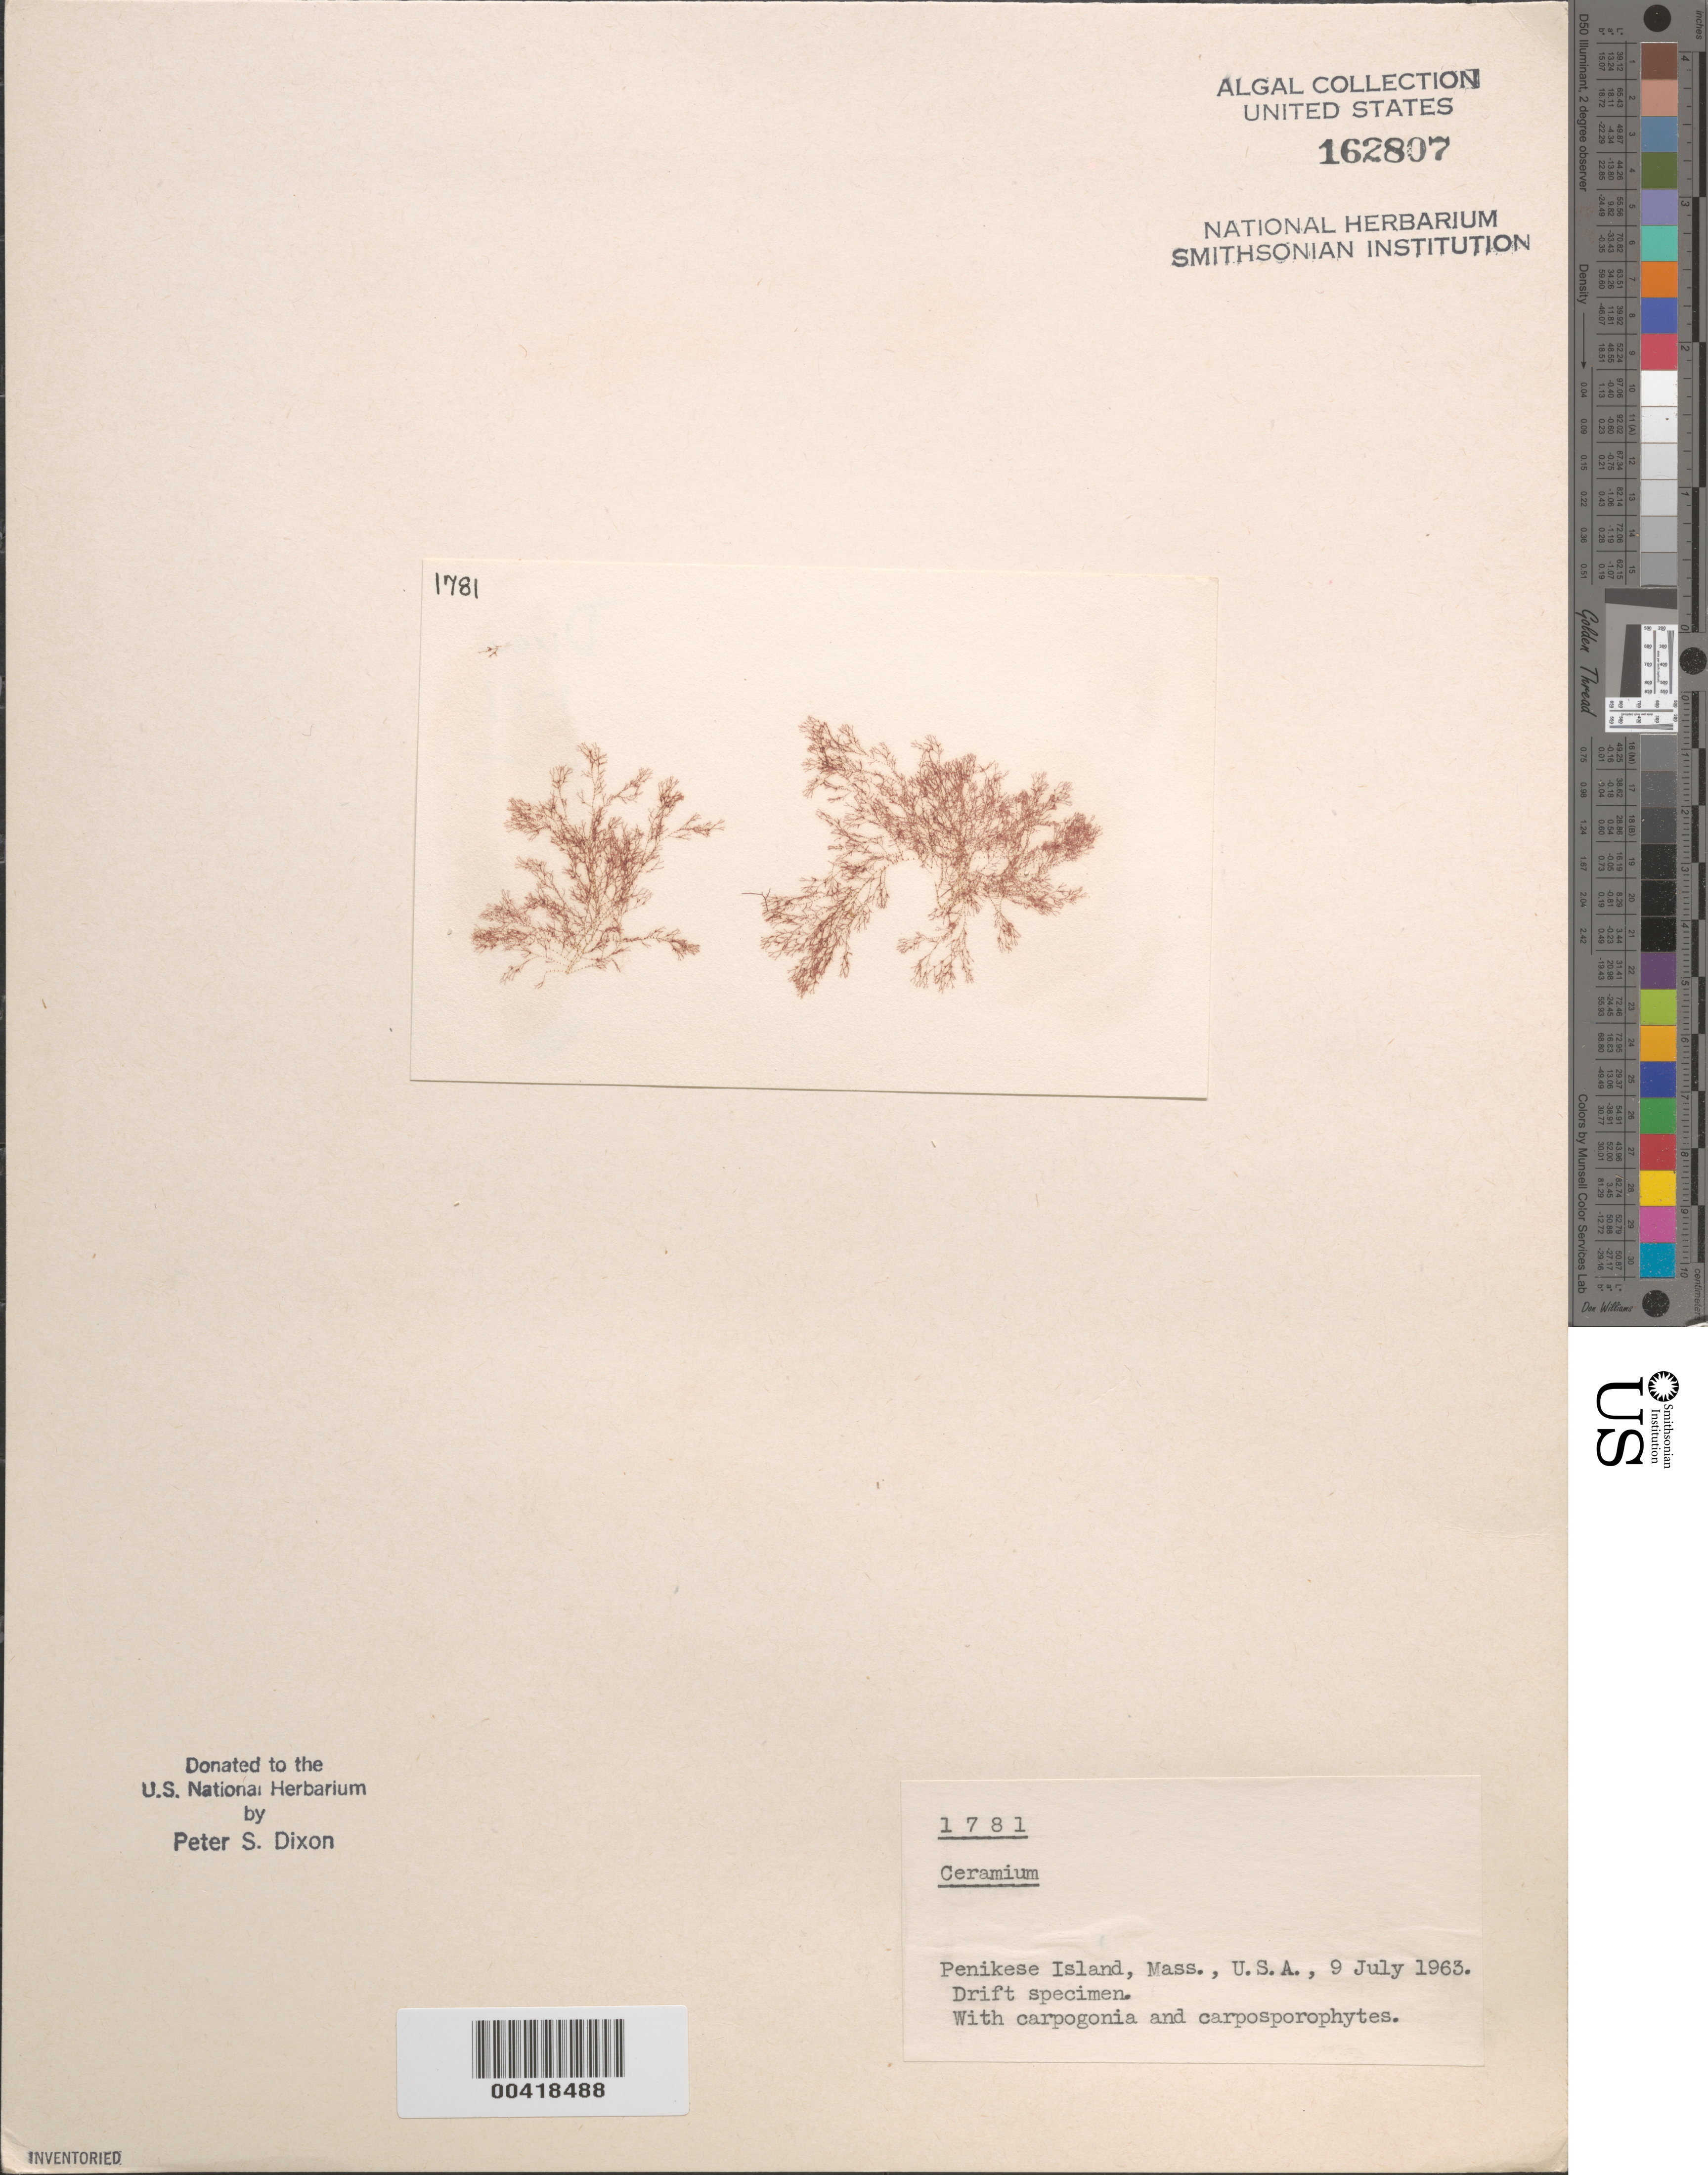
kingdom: Plantae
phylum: Rhodophyta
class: Florideophyceae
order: Ceramiales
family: Ceramiaceae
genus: Ceramium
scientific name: Ceramium sp.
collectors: P. S. Dixon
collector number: PSD 1781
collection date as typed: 09 Jul 1963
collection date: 1963-07-09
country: United States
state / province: Massachusetts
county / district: Dukes County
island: Penikese Island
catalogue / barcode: US 162807